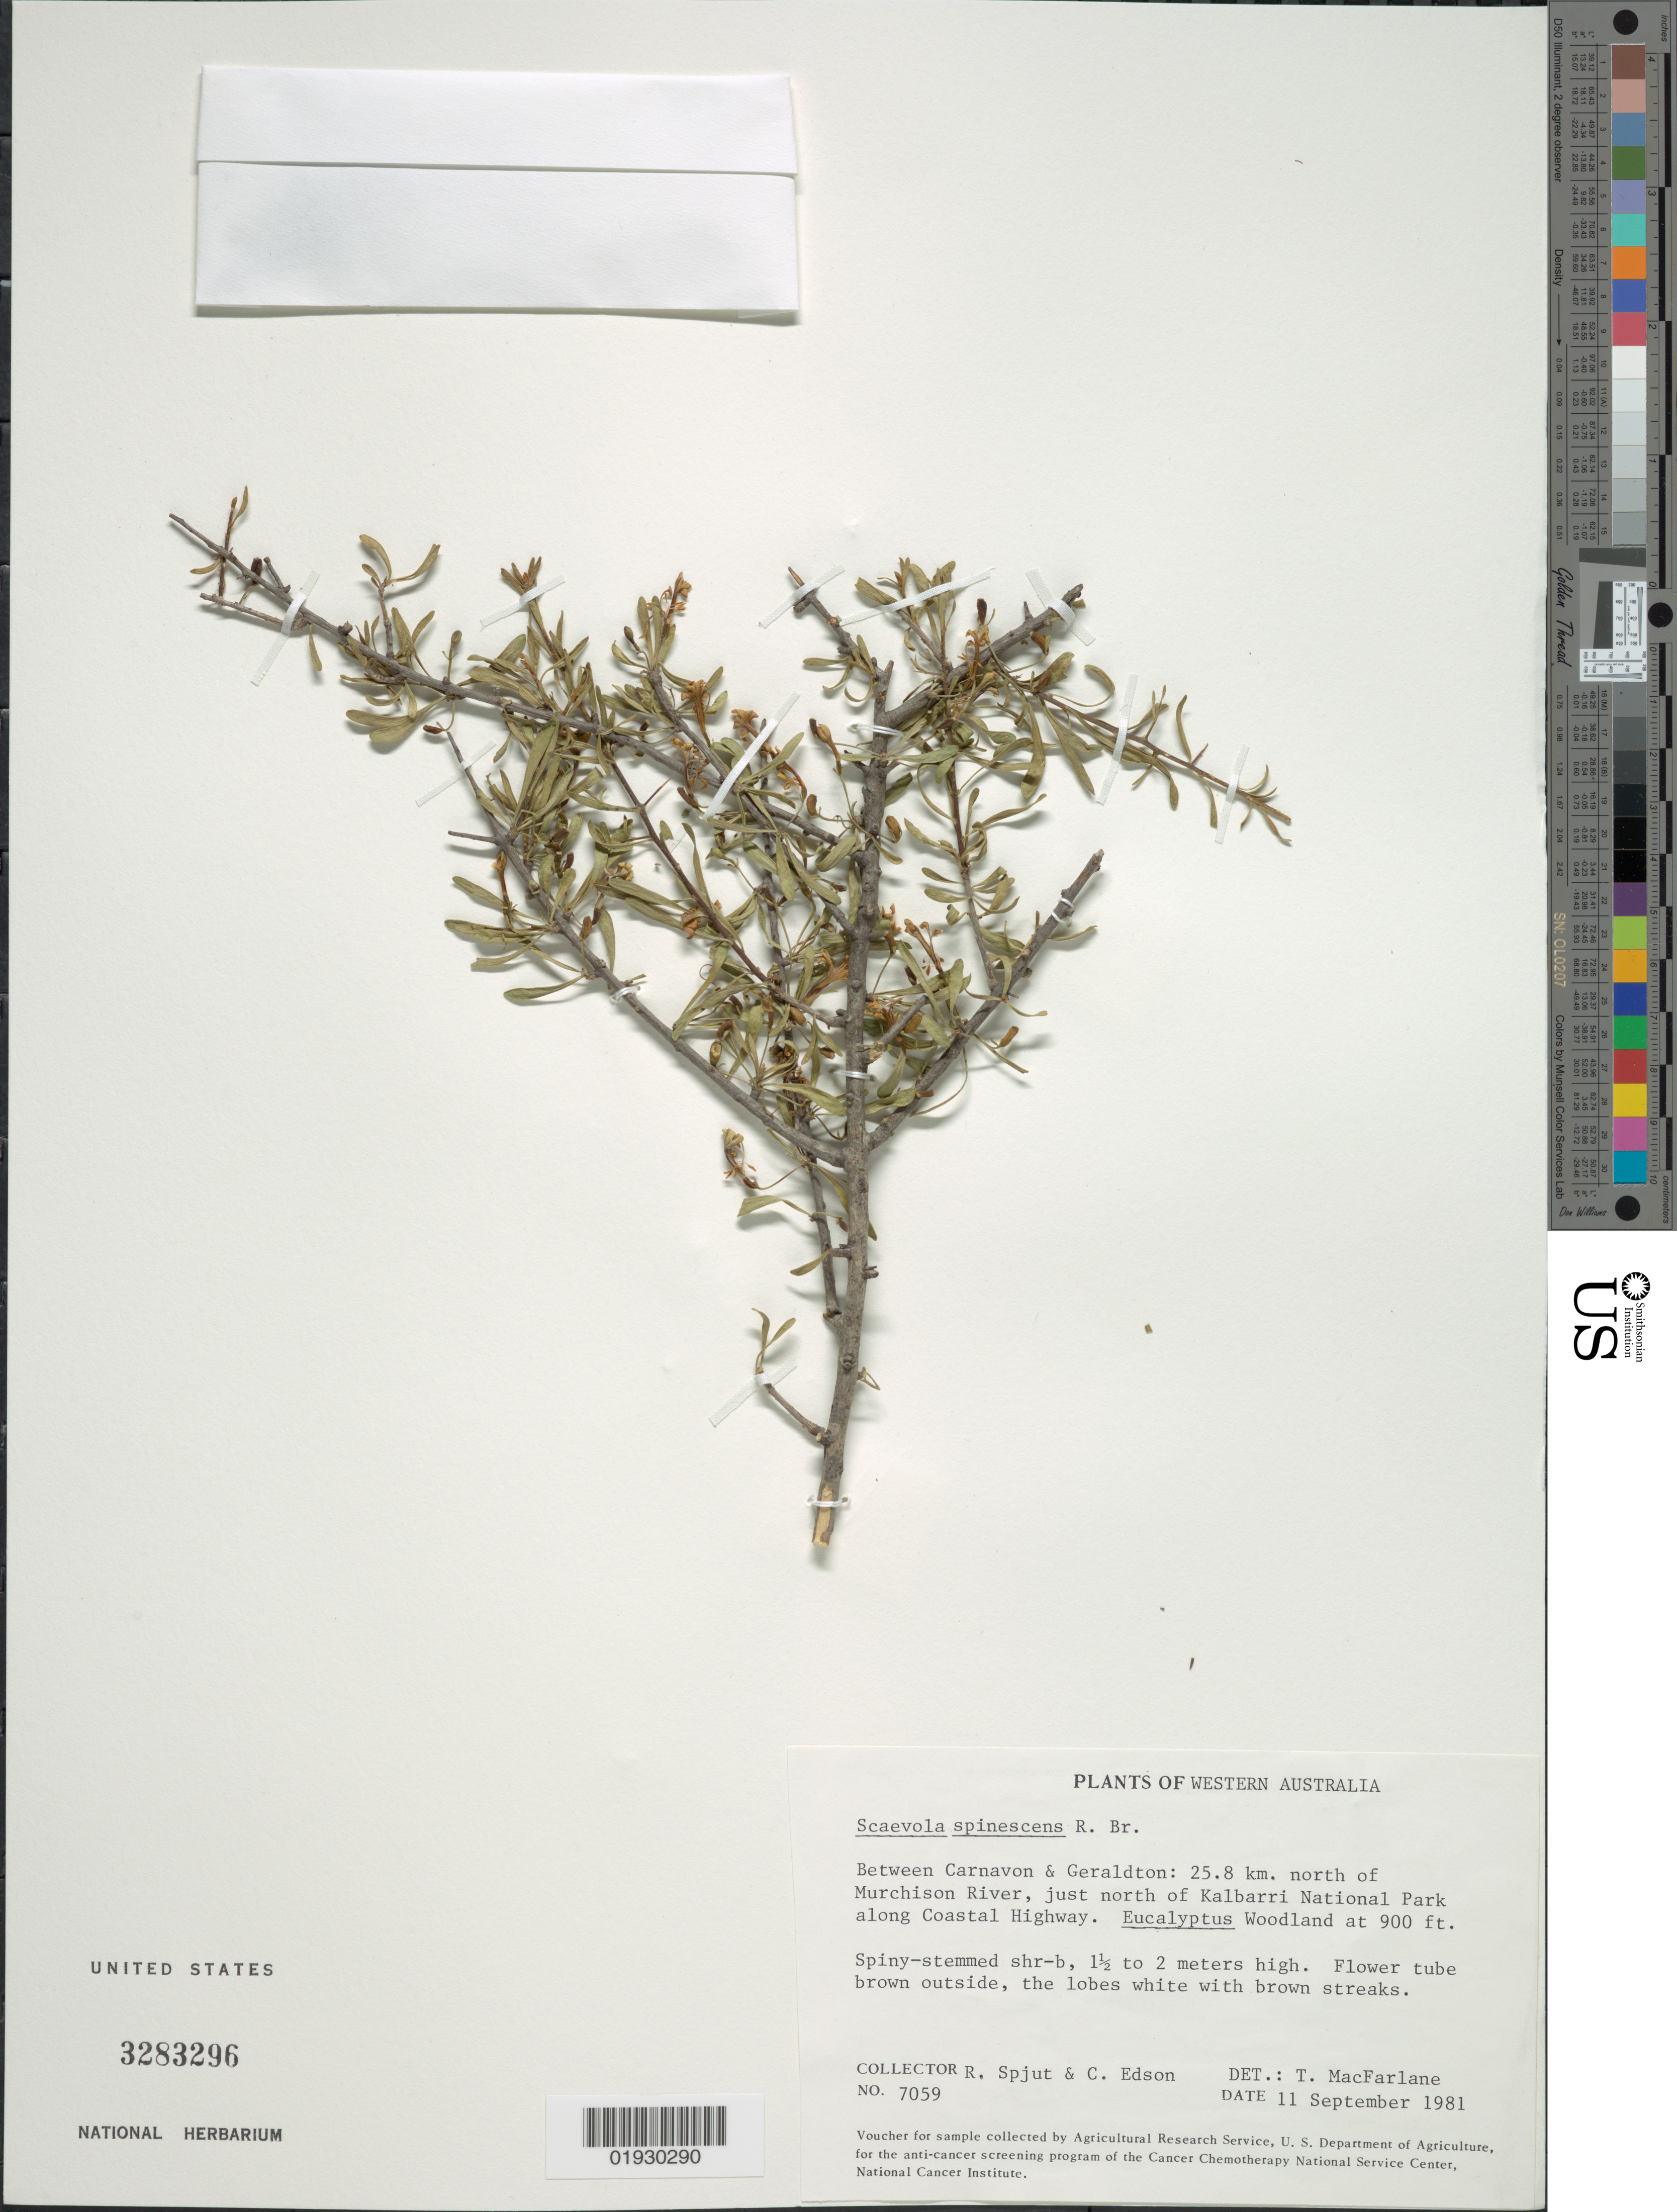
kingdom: Plantae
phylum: Tracheophyta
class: Magnoliopsida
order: Asterales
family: Goodeniaceae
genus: Scaevola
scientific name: Scaevola spinescens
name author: R. Br.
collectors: R. Spjut & C. Edson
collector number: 7059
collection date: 1981-09-11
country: Australia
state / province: Western Australia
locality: Between Carnavon & Geraldton: 25.8 km. north of Murchison River, just north of Kalbarri National Park along Coastal Highway.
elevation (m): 274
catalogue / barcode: US 3283296